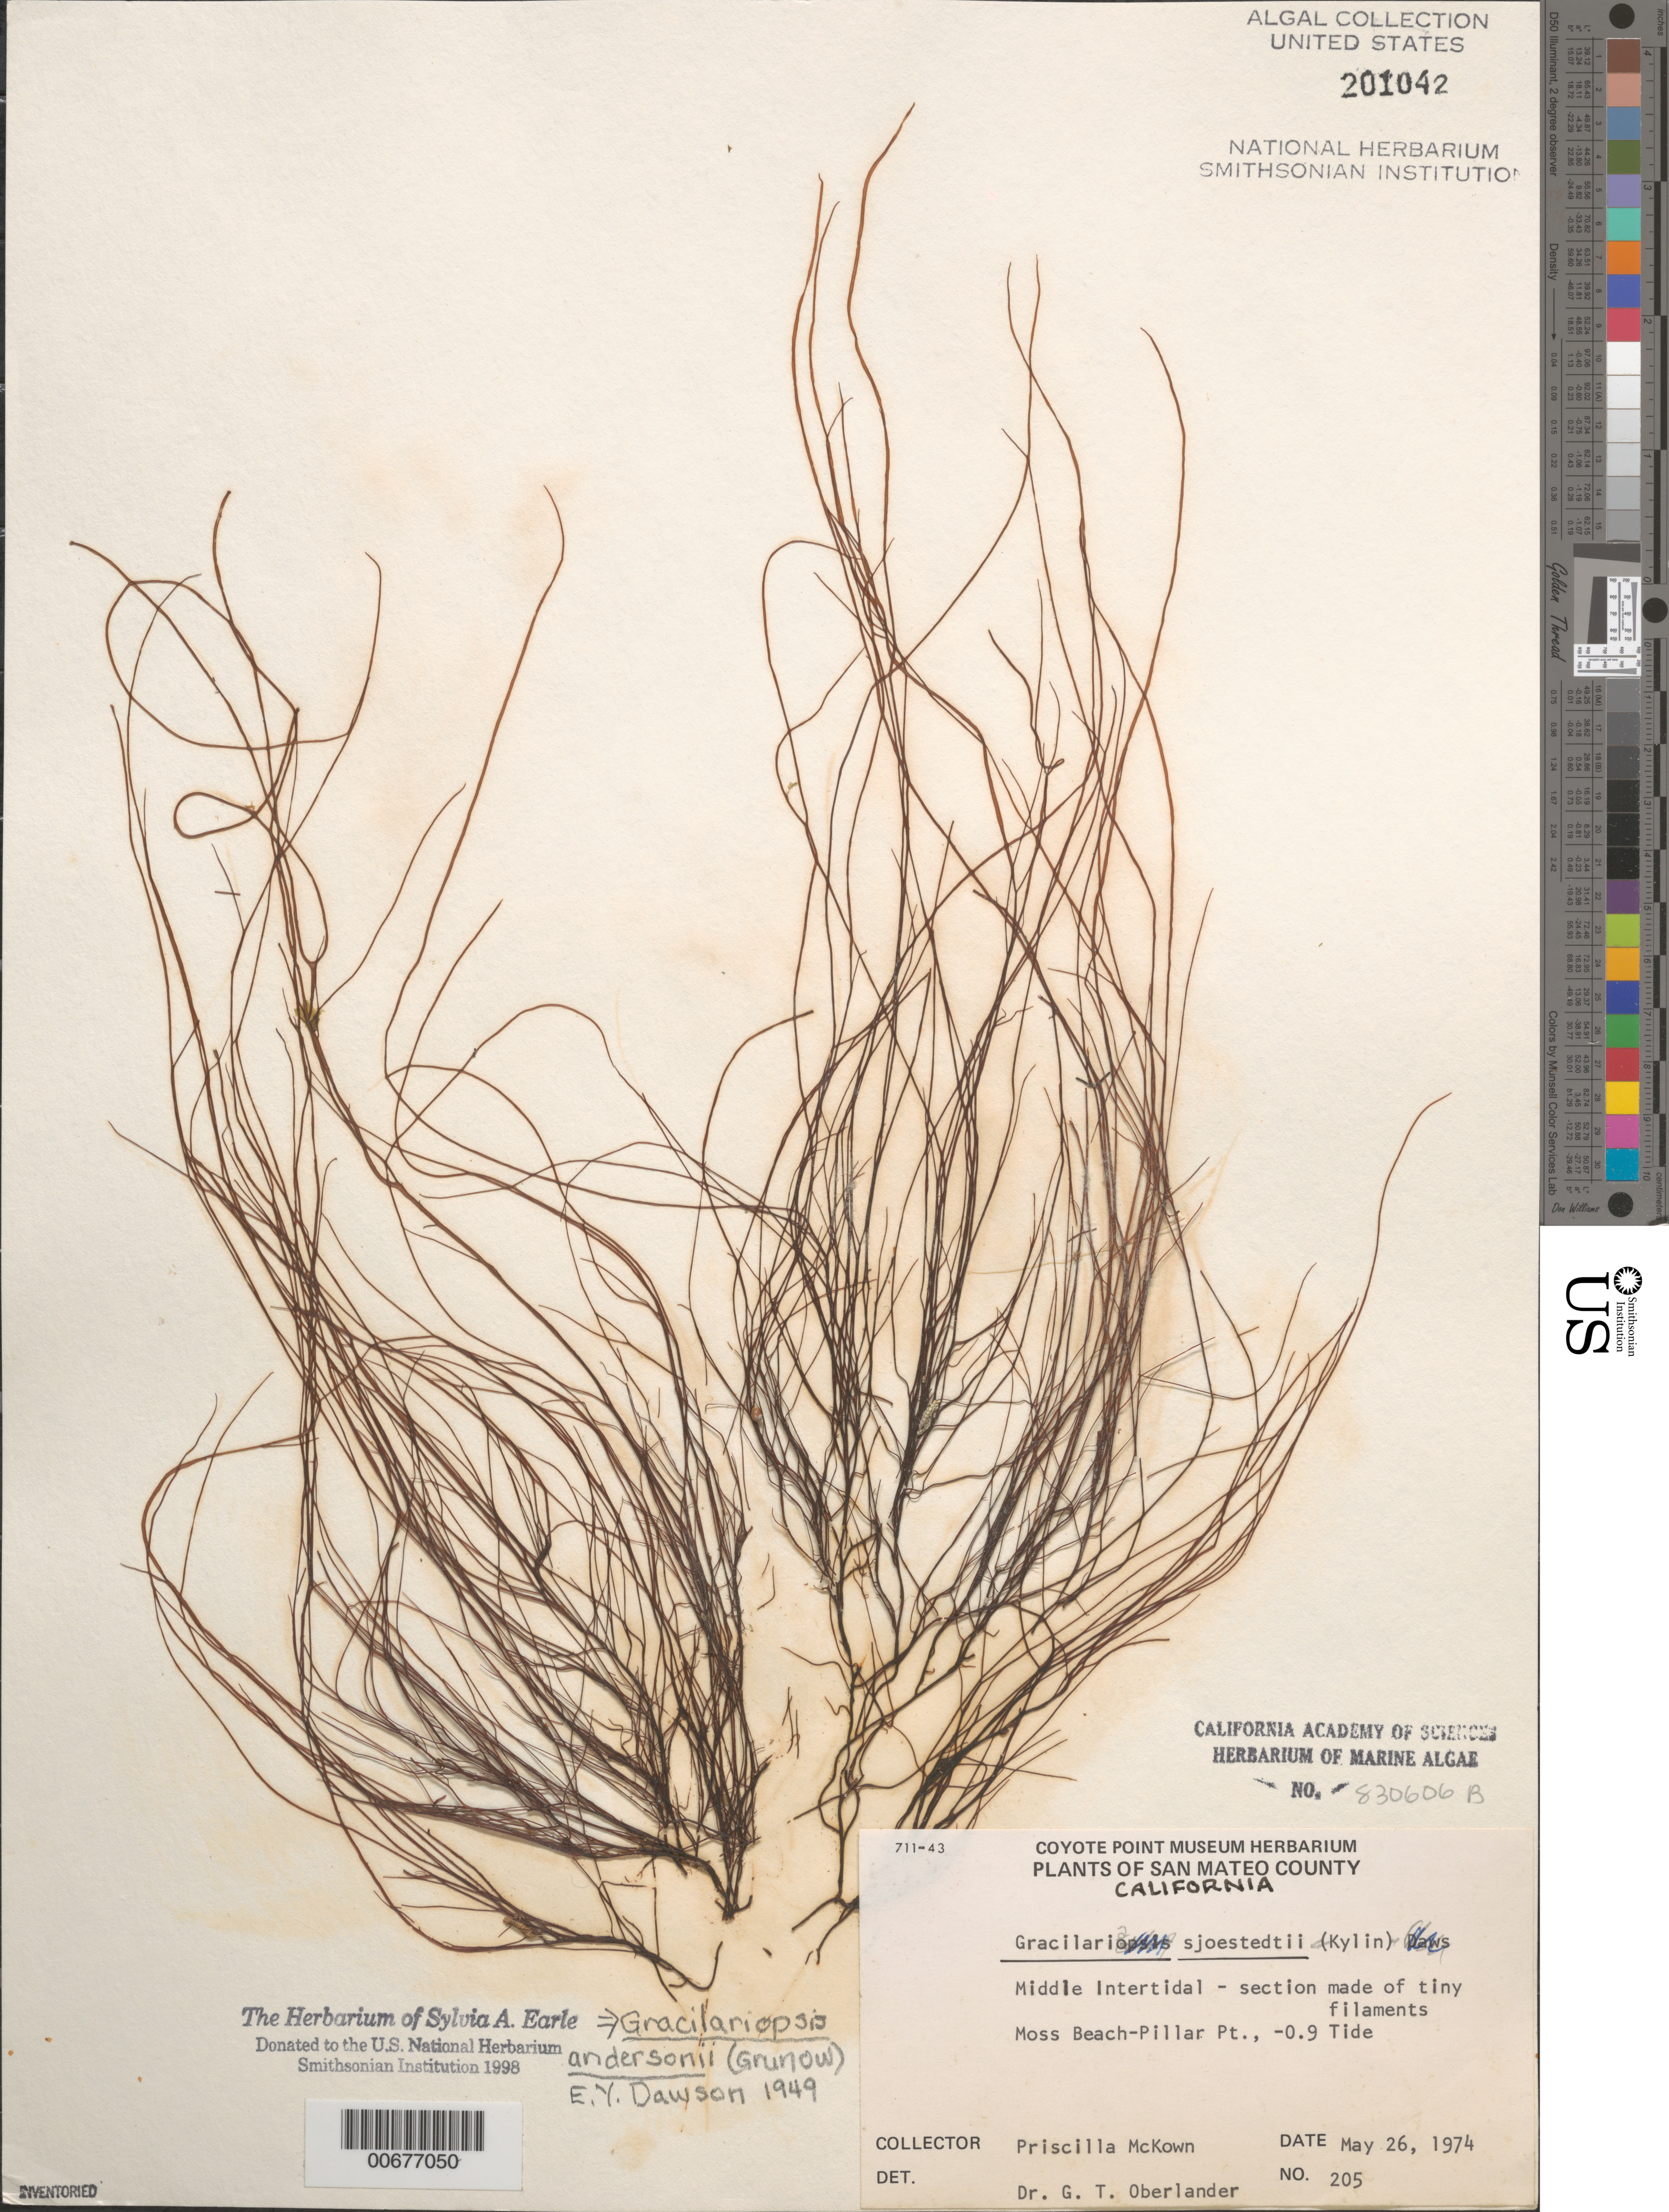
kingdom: Plantae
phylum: Rhodophyta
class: Florideophyceae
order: Gracilariales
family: Gracilariaceae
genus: Gracilariopsis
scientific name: Gracilariopsis andersonii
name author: (Grunow) E.Y. Dawson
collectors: P. McKown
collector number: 205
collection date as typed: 26 May 1974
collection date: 1974-05-26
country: United States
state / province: California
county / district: San Mateo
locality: Moss Beach, Pillar Point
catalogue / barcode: US 201042